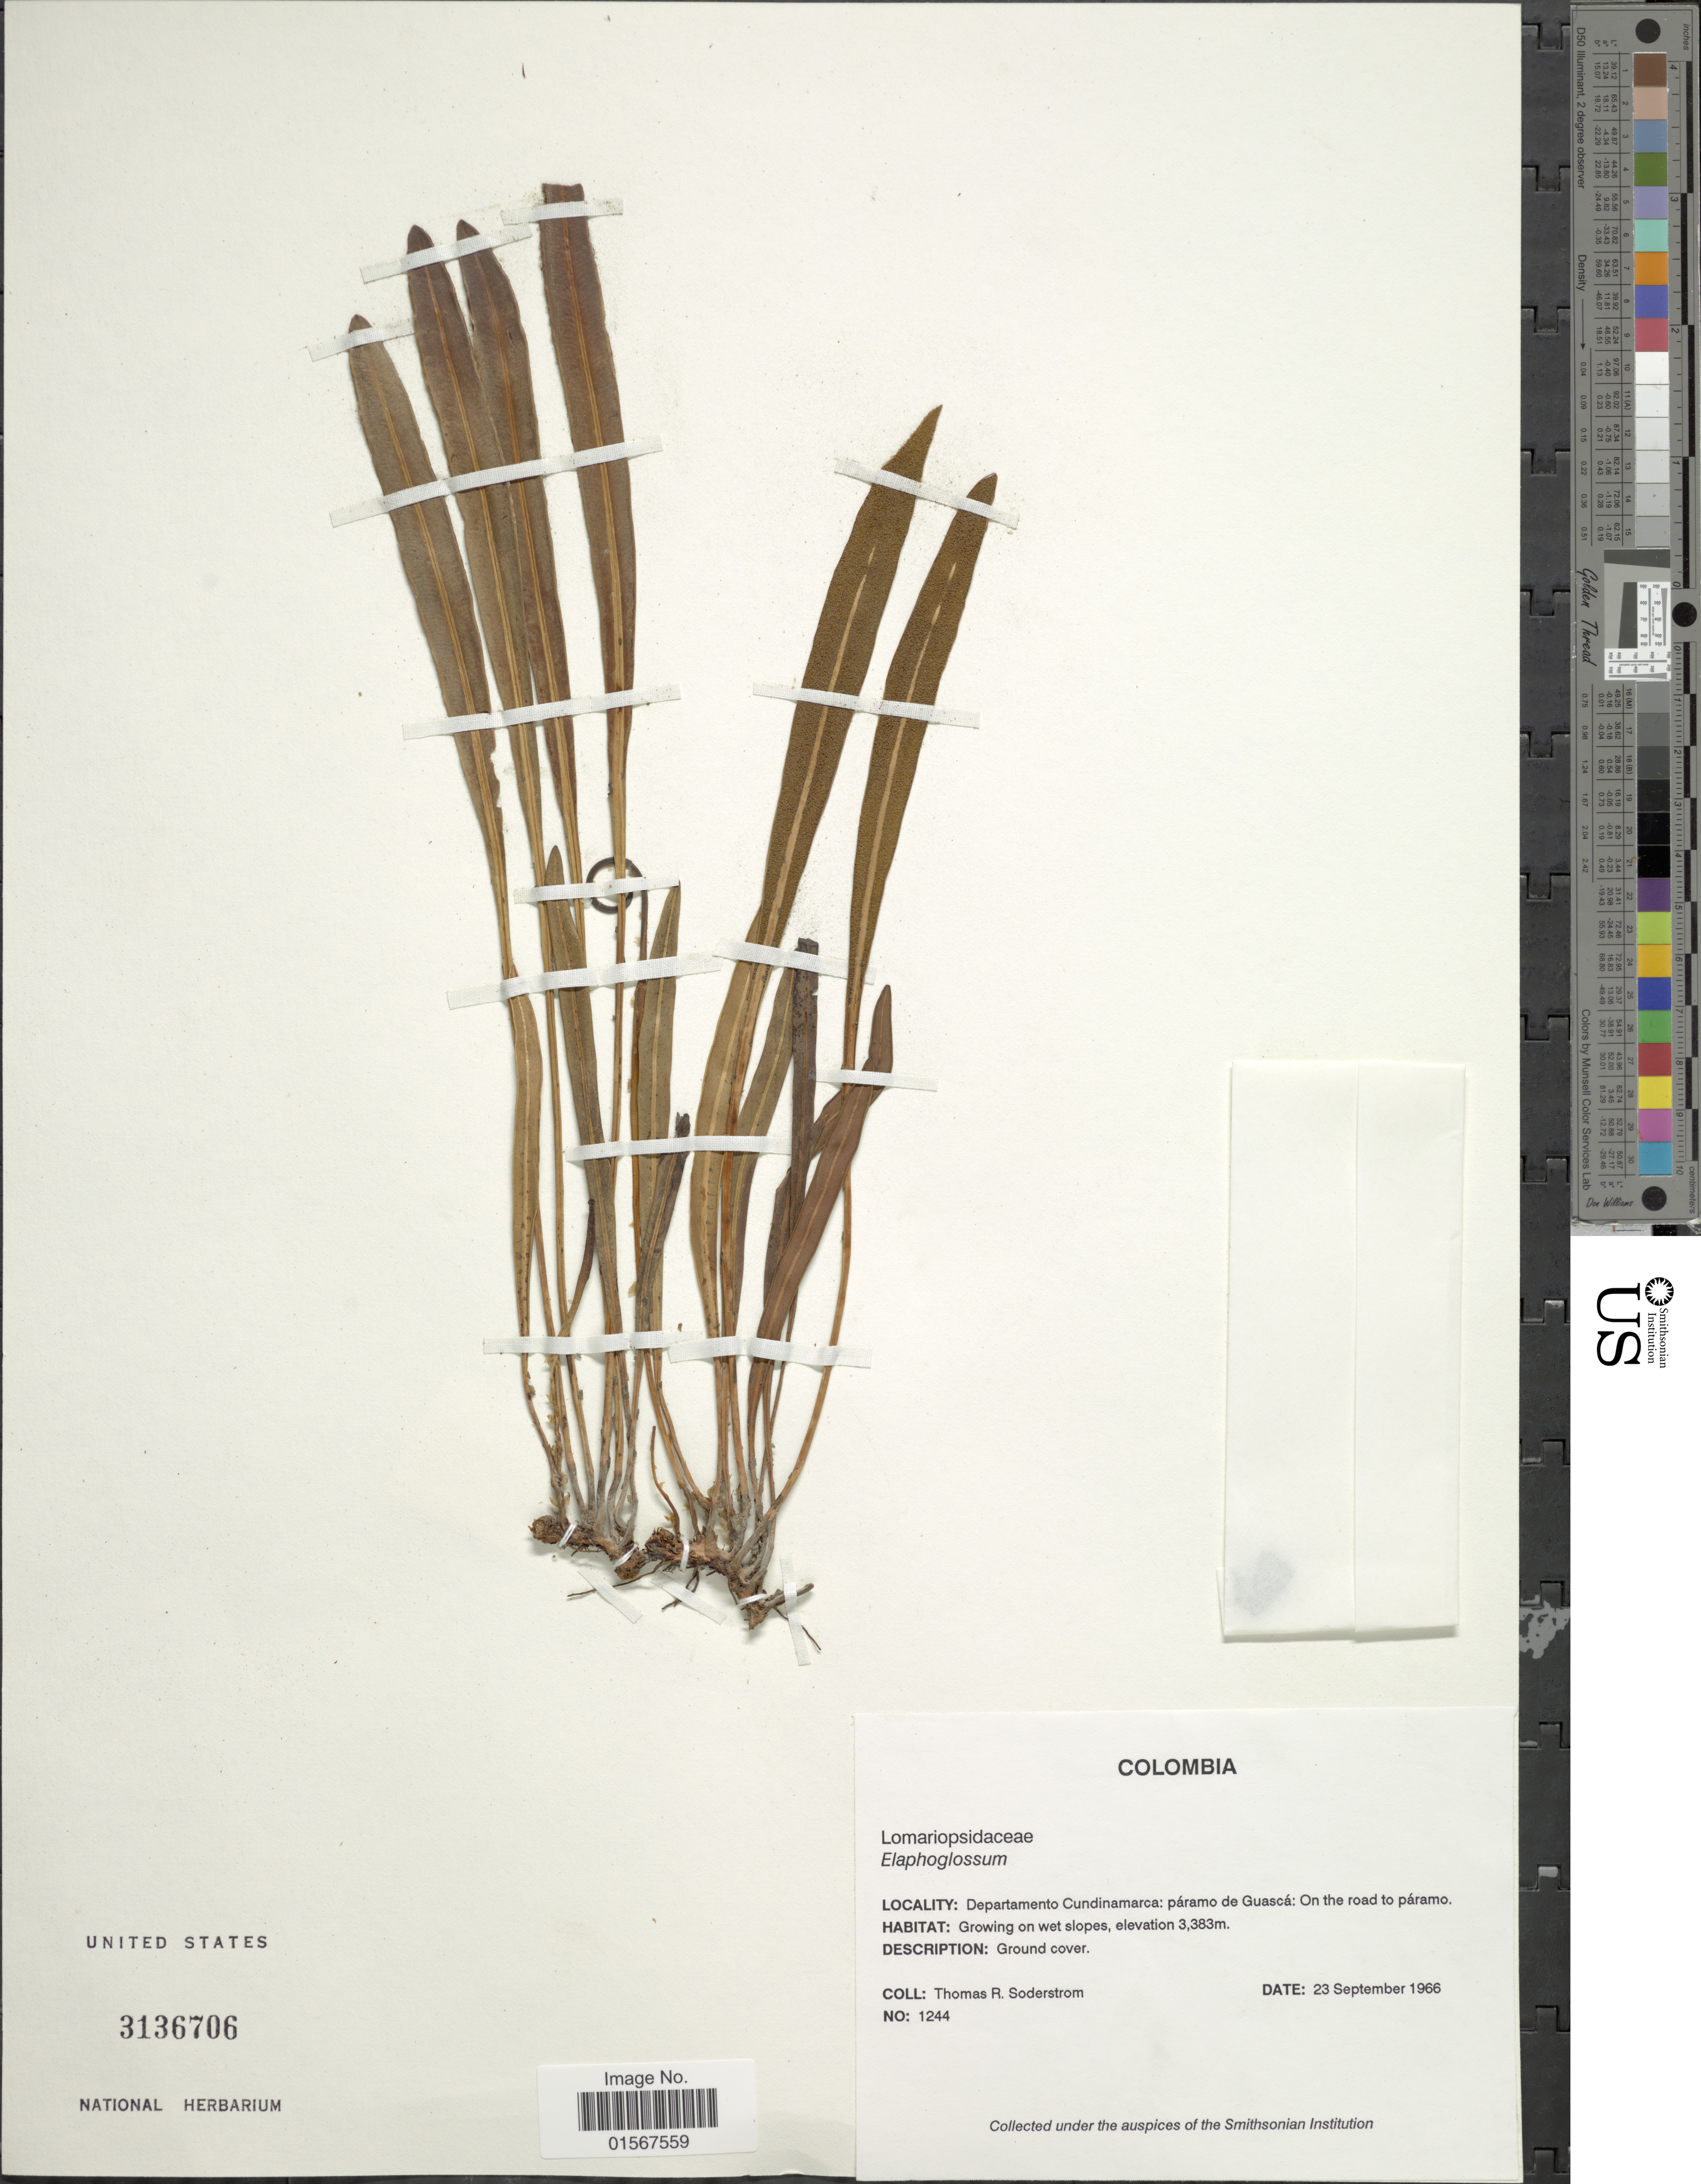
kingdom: Plantae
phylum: Tracheophyta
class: Polypodiopsida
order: Polypodiales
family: Dryopteridaceae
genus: Elaphoglossum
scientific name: Elaphoglossum revolvens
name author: (Fée) C. Chr.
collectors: T. R. Soderstrom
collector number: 1244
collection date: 1966-09-23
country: Colombia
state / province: Cundinamarca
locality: Departamento Cundinamarca: paramo de Guasca: on the road to paramo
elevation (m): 3383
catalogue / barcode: US 3136706